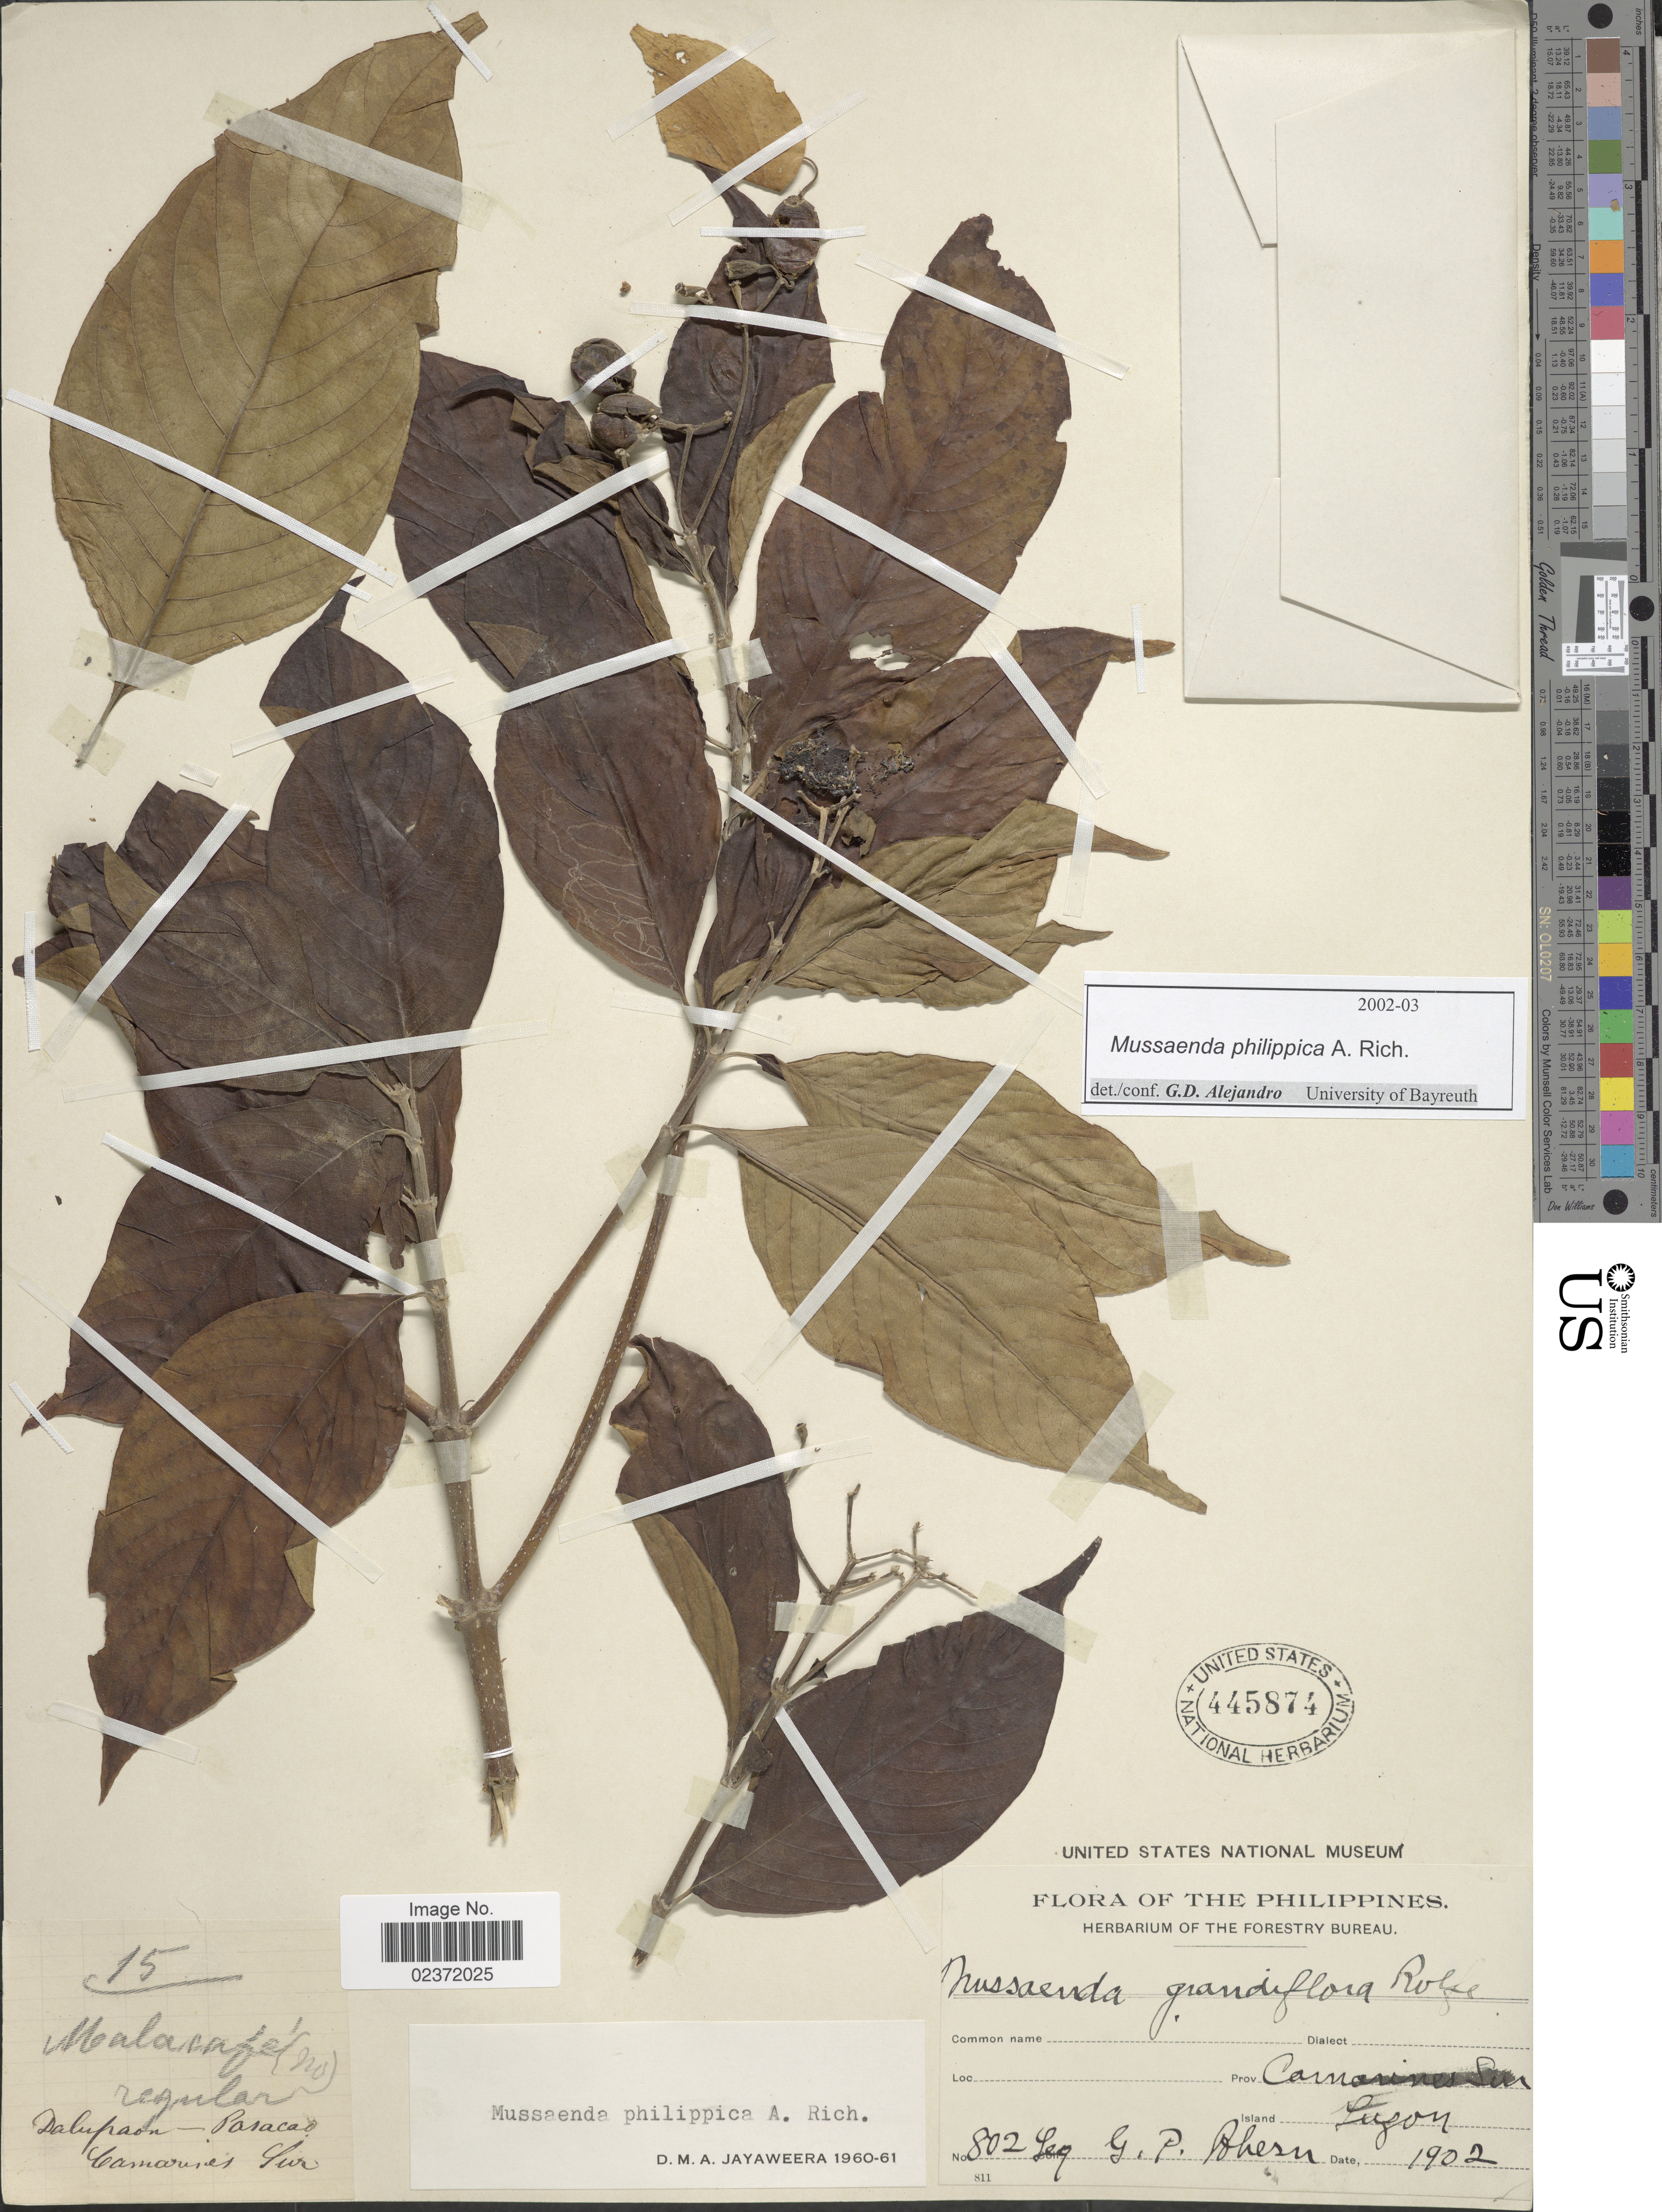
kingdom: Plantae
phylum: Tracheophyta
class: Magnoliopsida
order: Gentianales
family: Rubiaceae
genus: Mussaenda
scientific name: Mussaenda philippica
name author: A. Rich.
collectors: G. Ahern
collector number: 802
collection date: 1902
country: Philippines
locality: Camarines Sur, Luzon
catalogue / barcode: US 445874